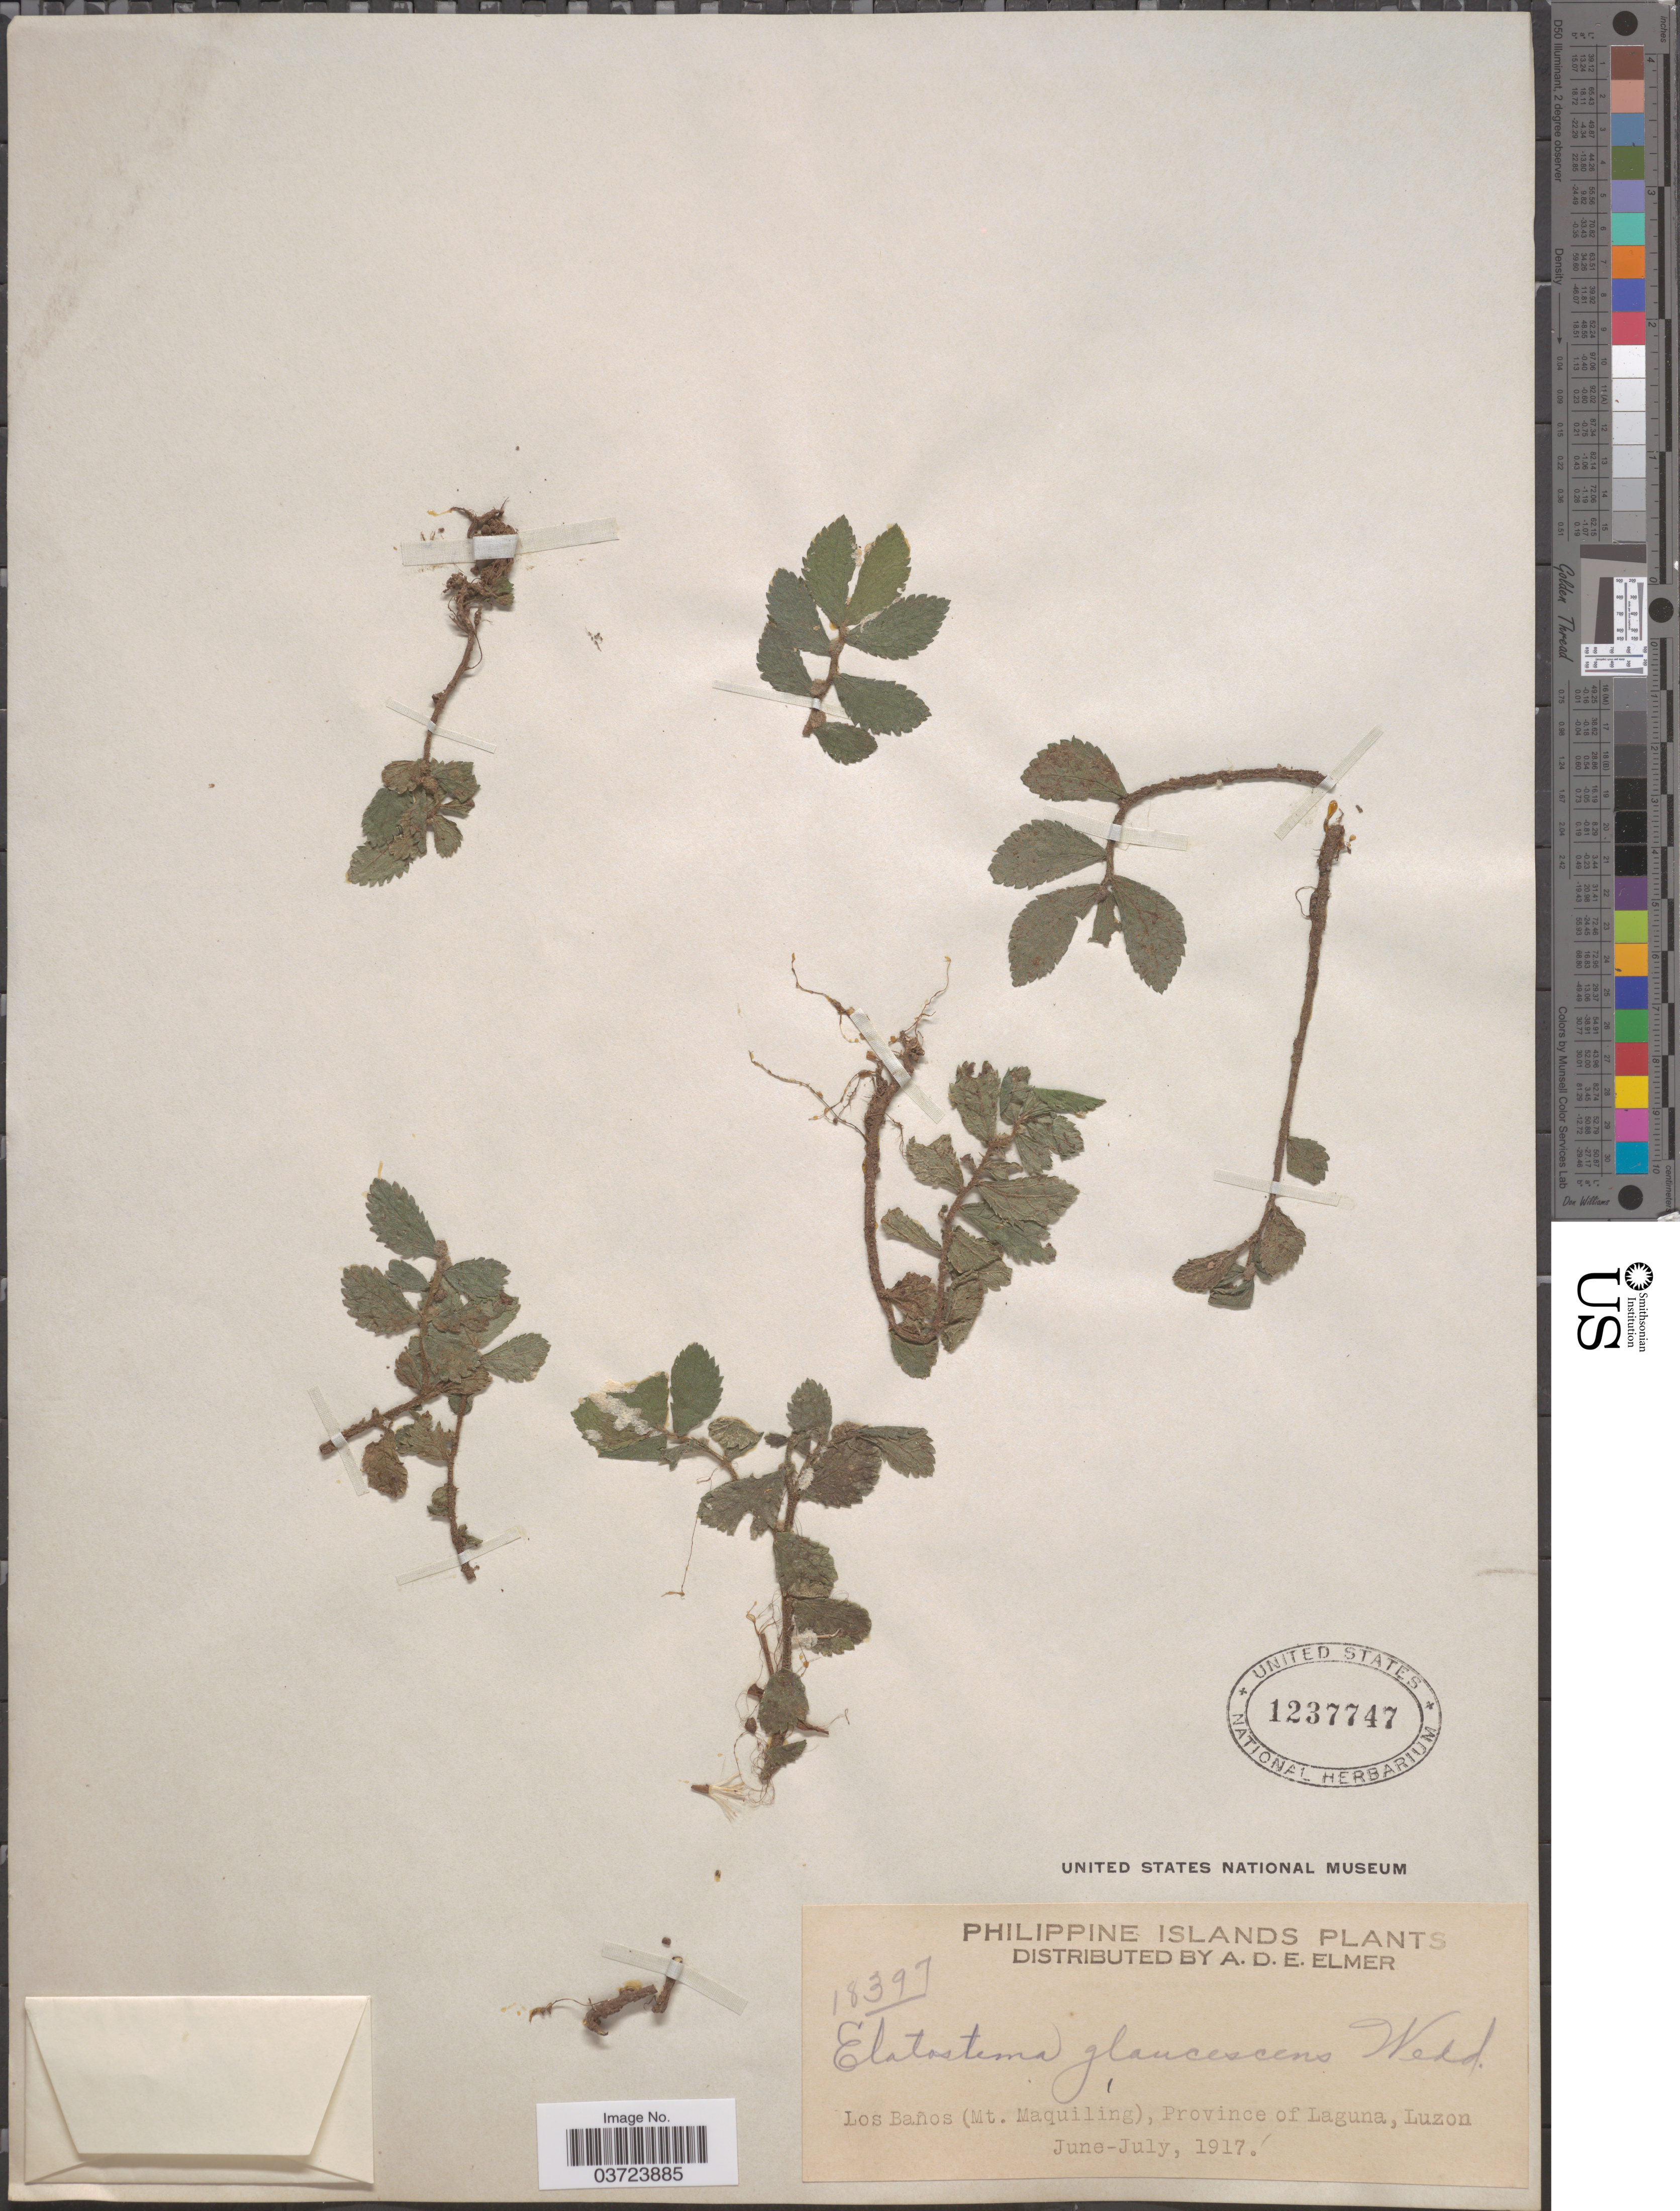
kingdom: Plantae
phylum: Tracheophyta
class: Magnoliopsida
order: Rosales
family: Urticaceae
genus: Elatostema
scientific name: Elatostema glaucescens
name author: Wedd.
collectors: A. D. E. Elmer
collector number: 18397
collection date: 1917-06/1917-07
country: Philippines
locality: Philippine Islands. Los Baños (Mt. Maquiling), Province of Laguna, Luzon.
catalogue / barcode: US 1237747